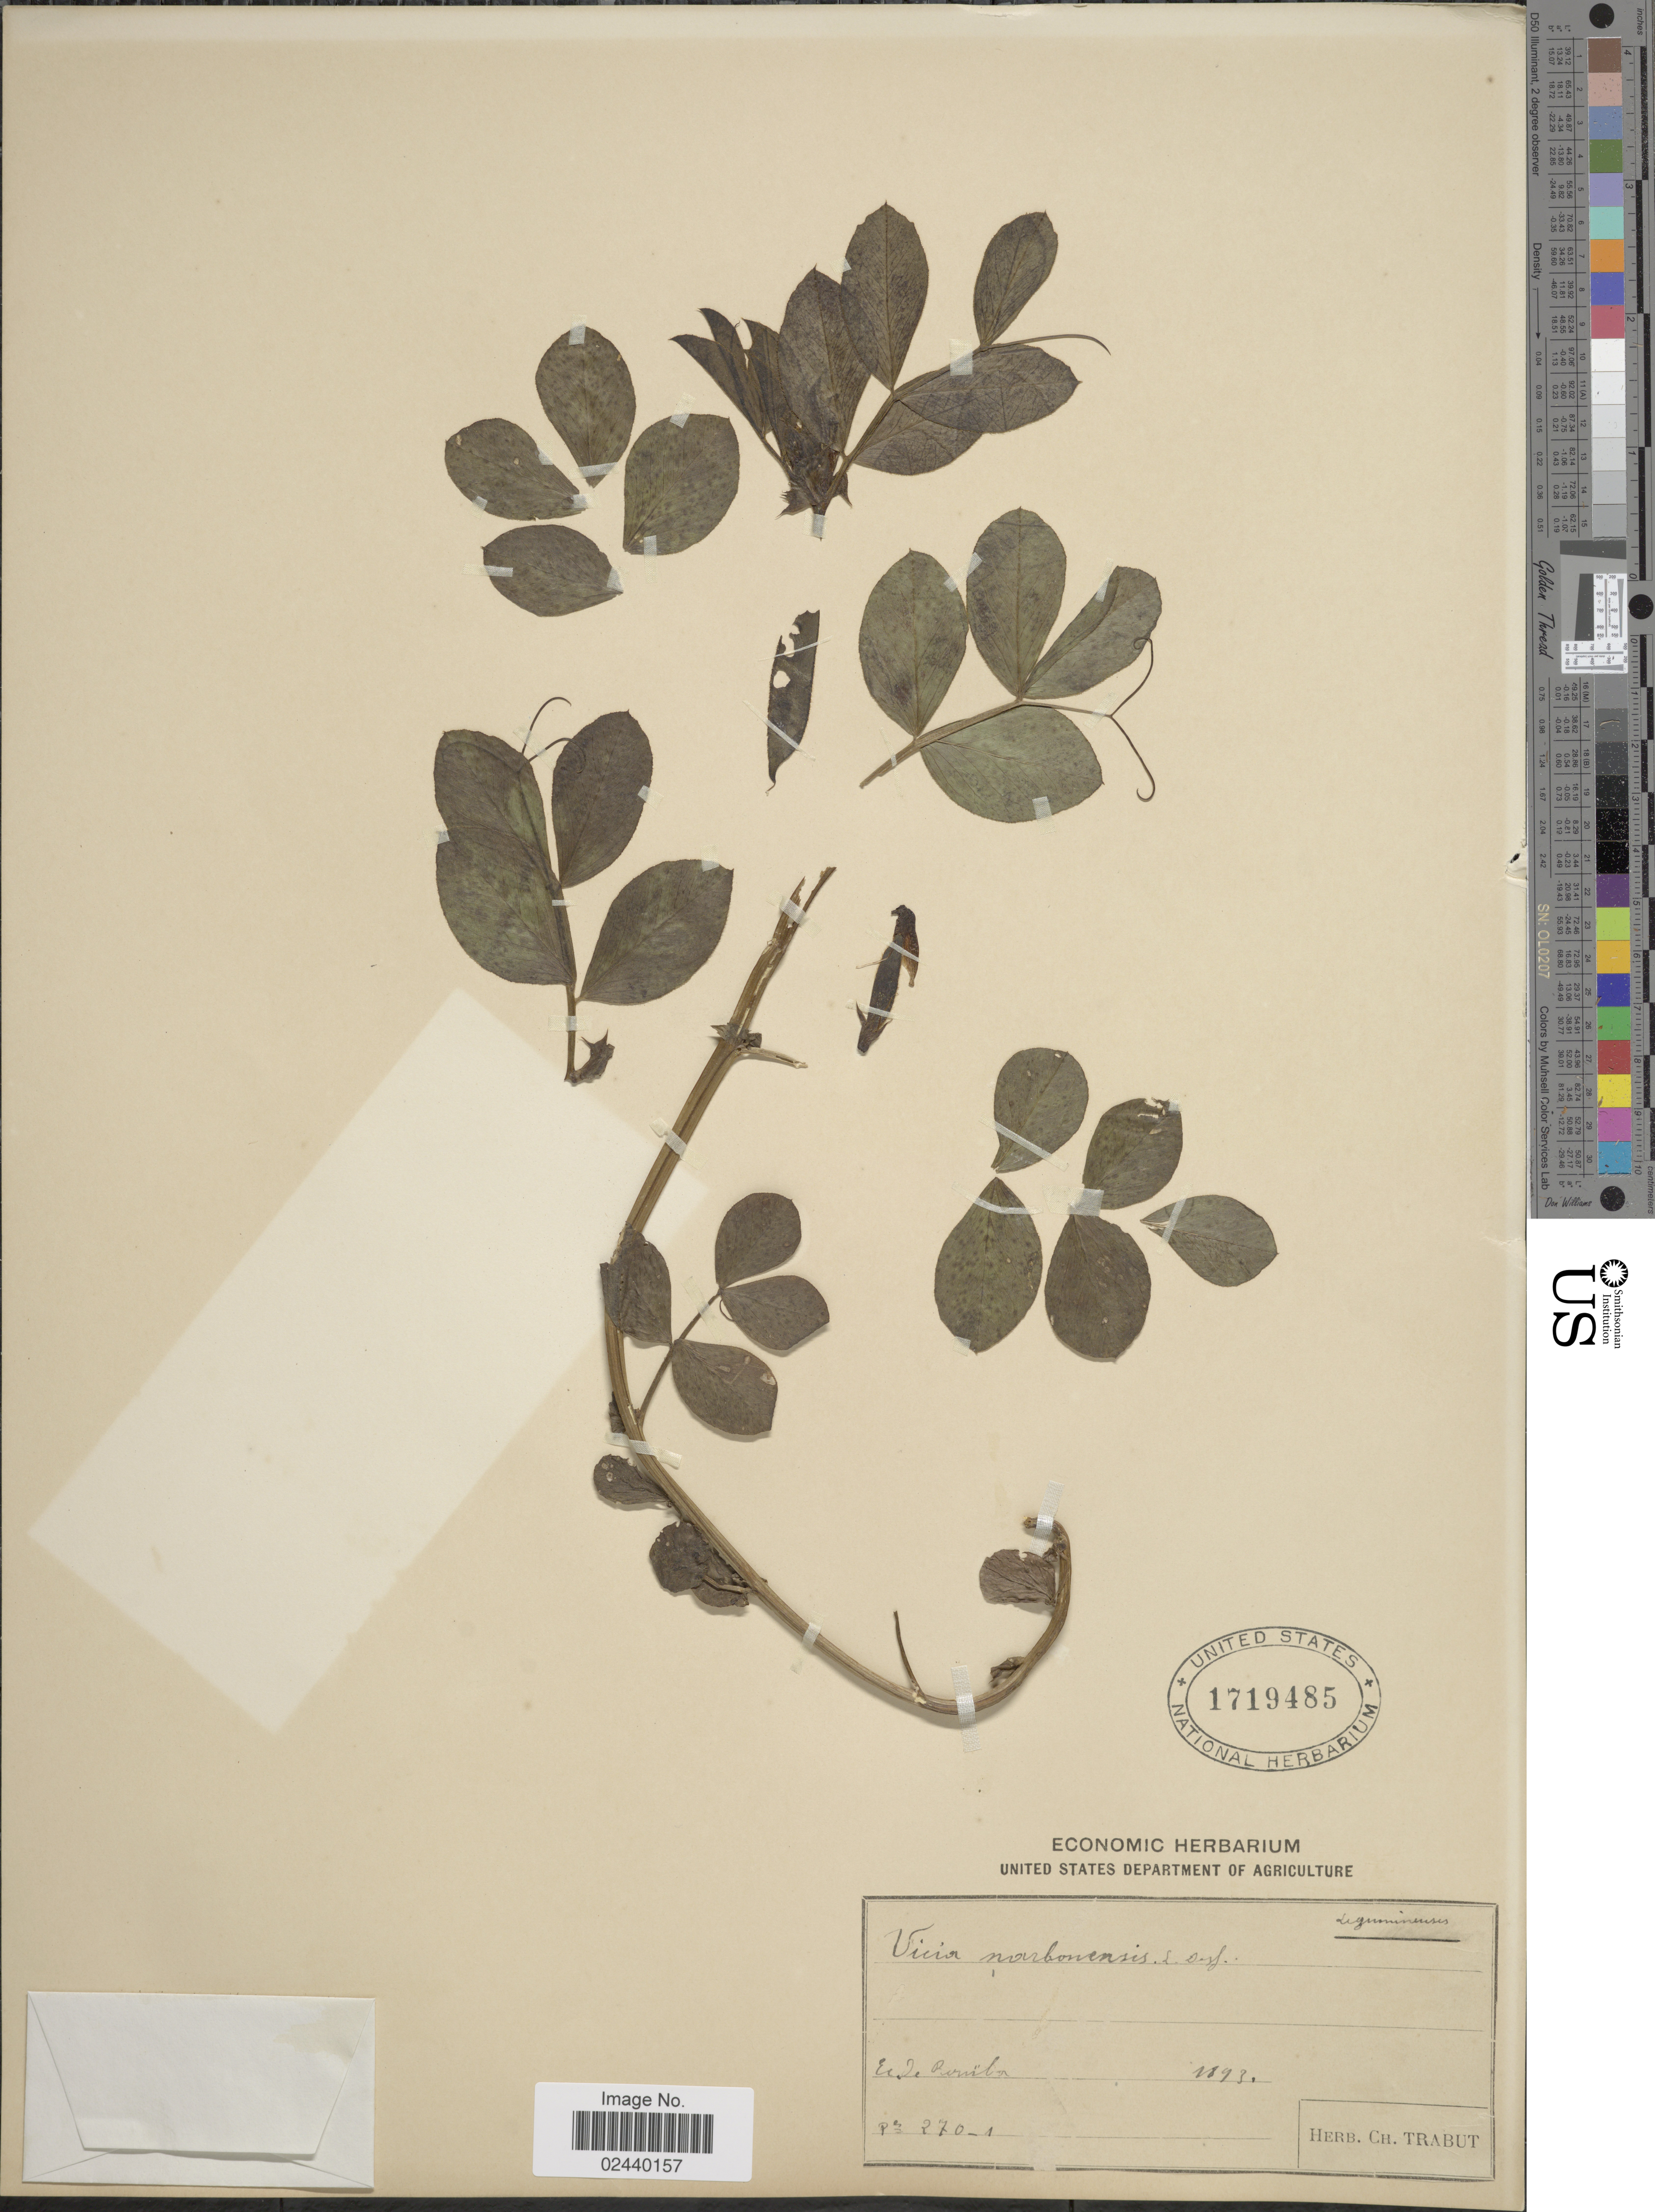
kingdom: Plantae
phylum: Tracheophyta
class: Magnoliopsida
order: Fabales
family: Fabaceae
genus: Vicia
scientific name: Vicia narbonensis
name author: L.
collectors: Ex herb. Ch. Trabut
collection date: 1893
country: Algeria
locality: Ex de Rouïba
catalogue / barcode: US 1719485